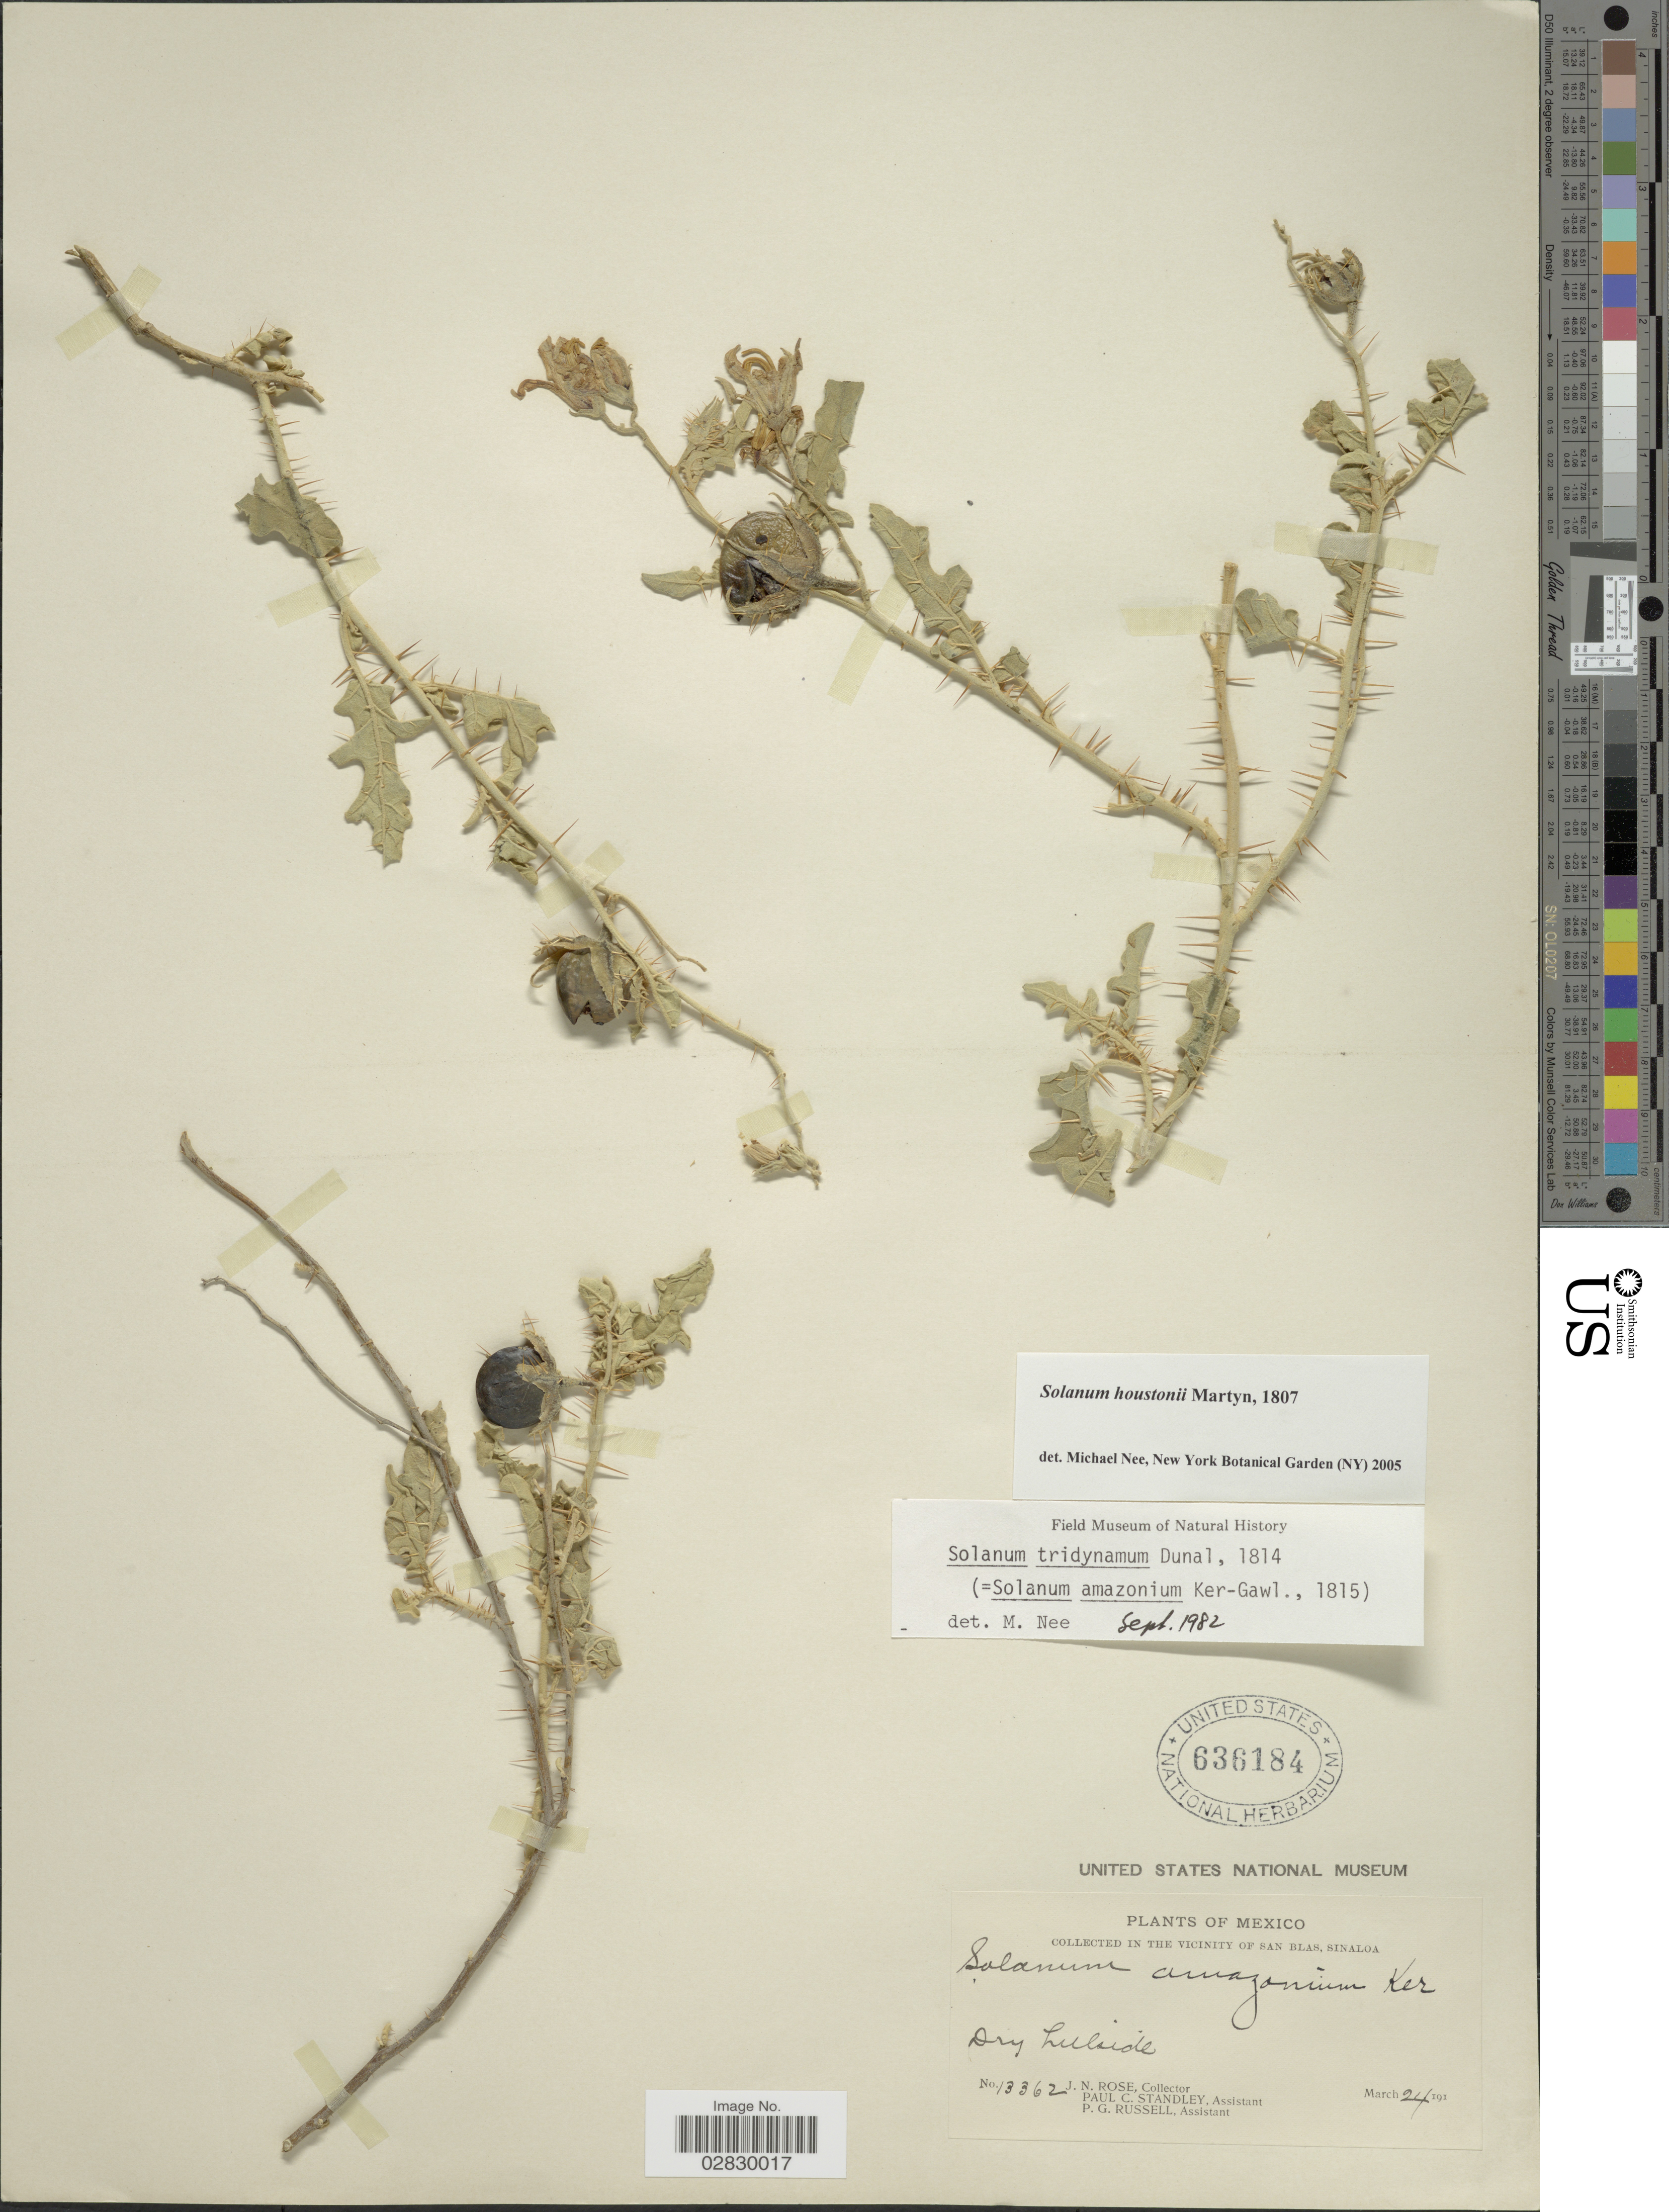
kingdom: Plantae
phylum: Tracheophyta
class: Magnoliopsida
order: Solanales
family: Solanaceae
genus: Solanum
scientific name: Solanum houstonii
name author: Dunal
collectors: J. N. Rose, P. C. Standley & P. G. Russell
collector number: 13362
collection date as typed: March 24 191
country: Mexico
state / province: Sinaloa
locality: In the vicinity of San Blas.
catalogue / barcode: US 636184